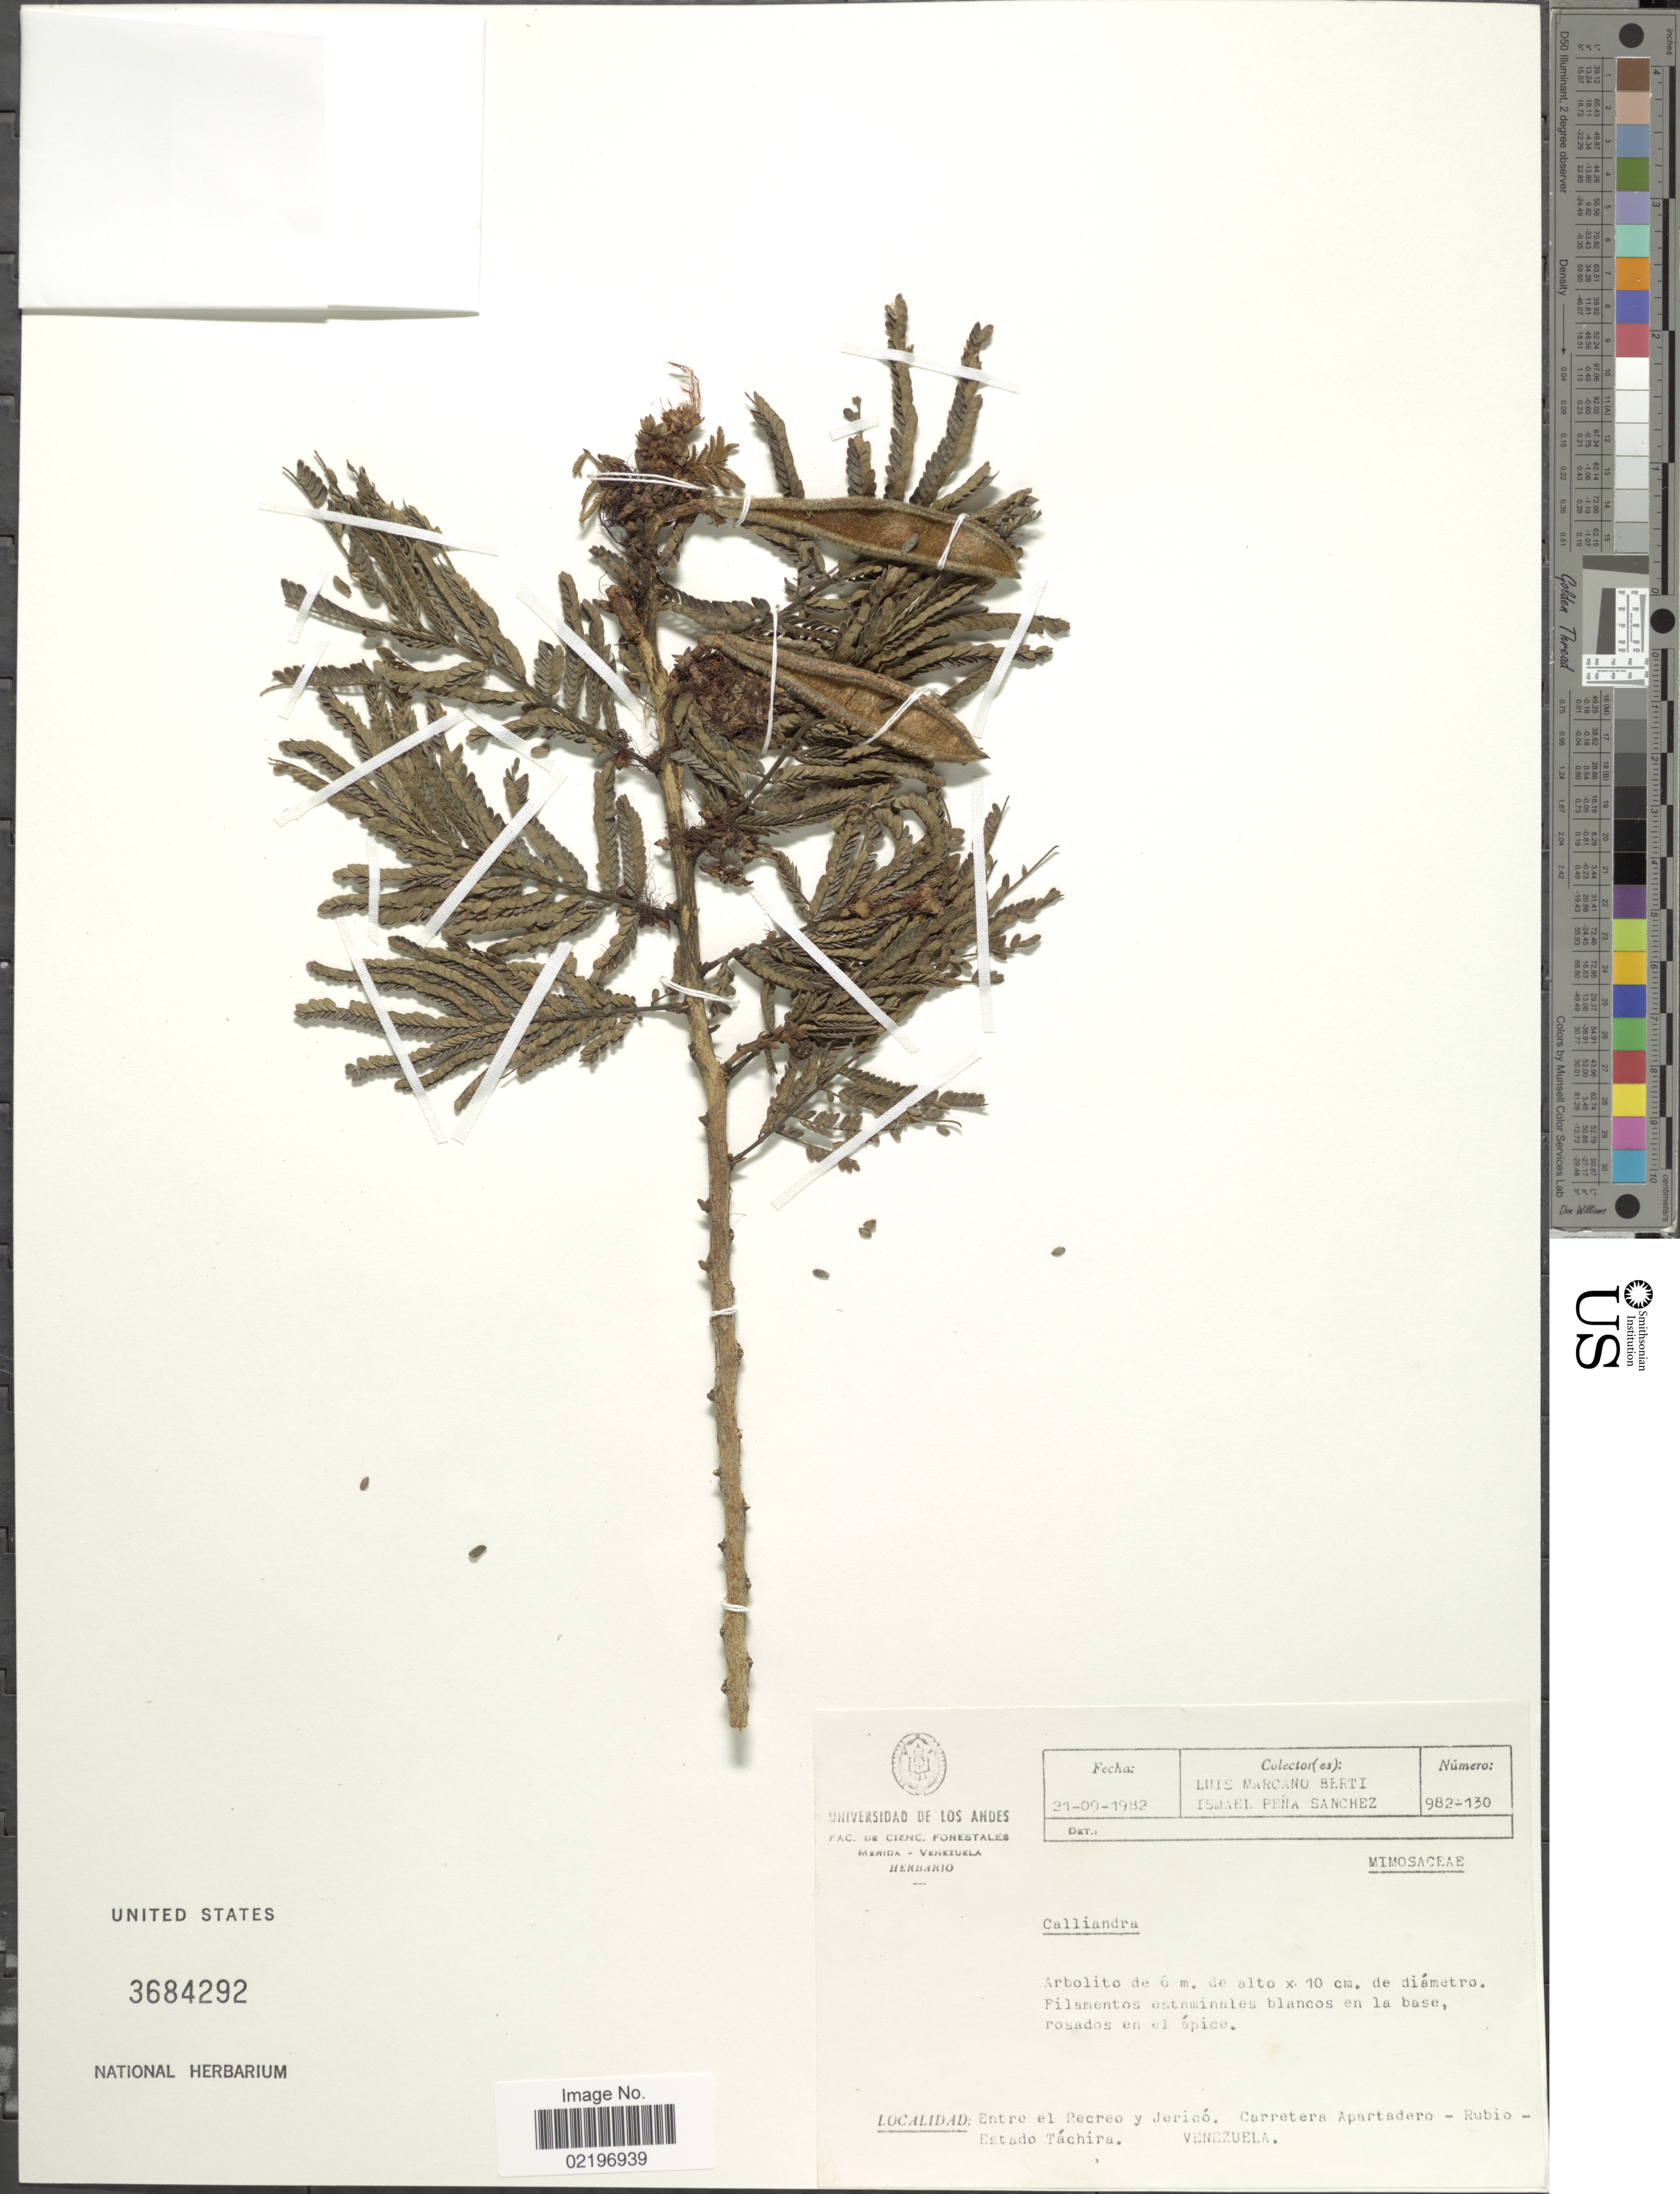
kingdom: Plantae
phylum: Tracheophyta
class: Magnoliopsida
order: Fabales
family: Fabaceae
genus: Calliandra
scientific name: Calliandra sp.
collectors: L. Marcano-Berti & I. Sanchez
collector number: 982-130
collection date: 1982-09-21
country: Venezuela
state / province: Tachira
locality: Entre el Recreo y Jerico. Carretera Apartadero - Rubio - Estada Tachira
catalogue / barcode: US 3684292